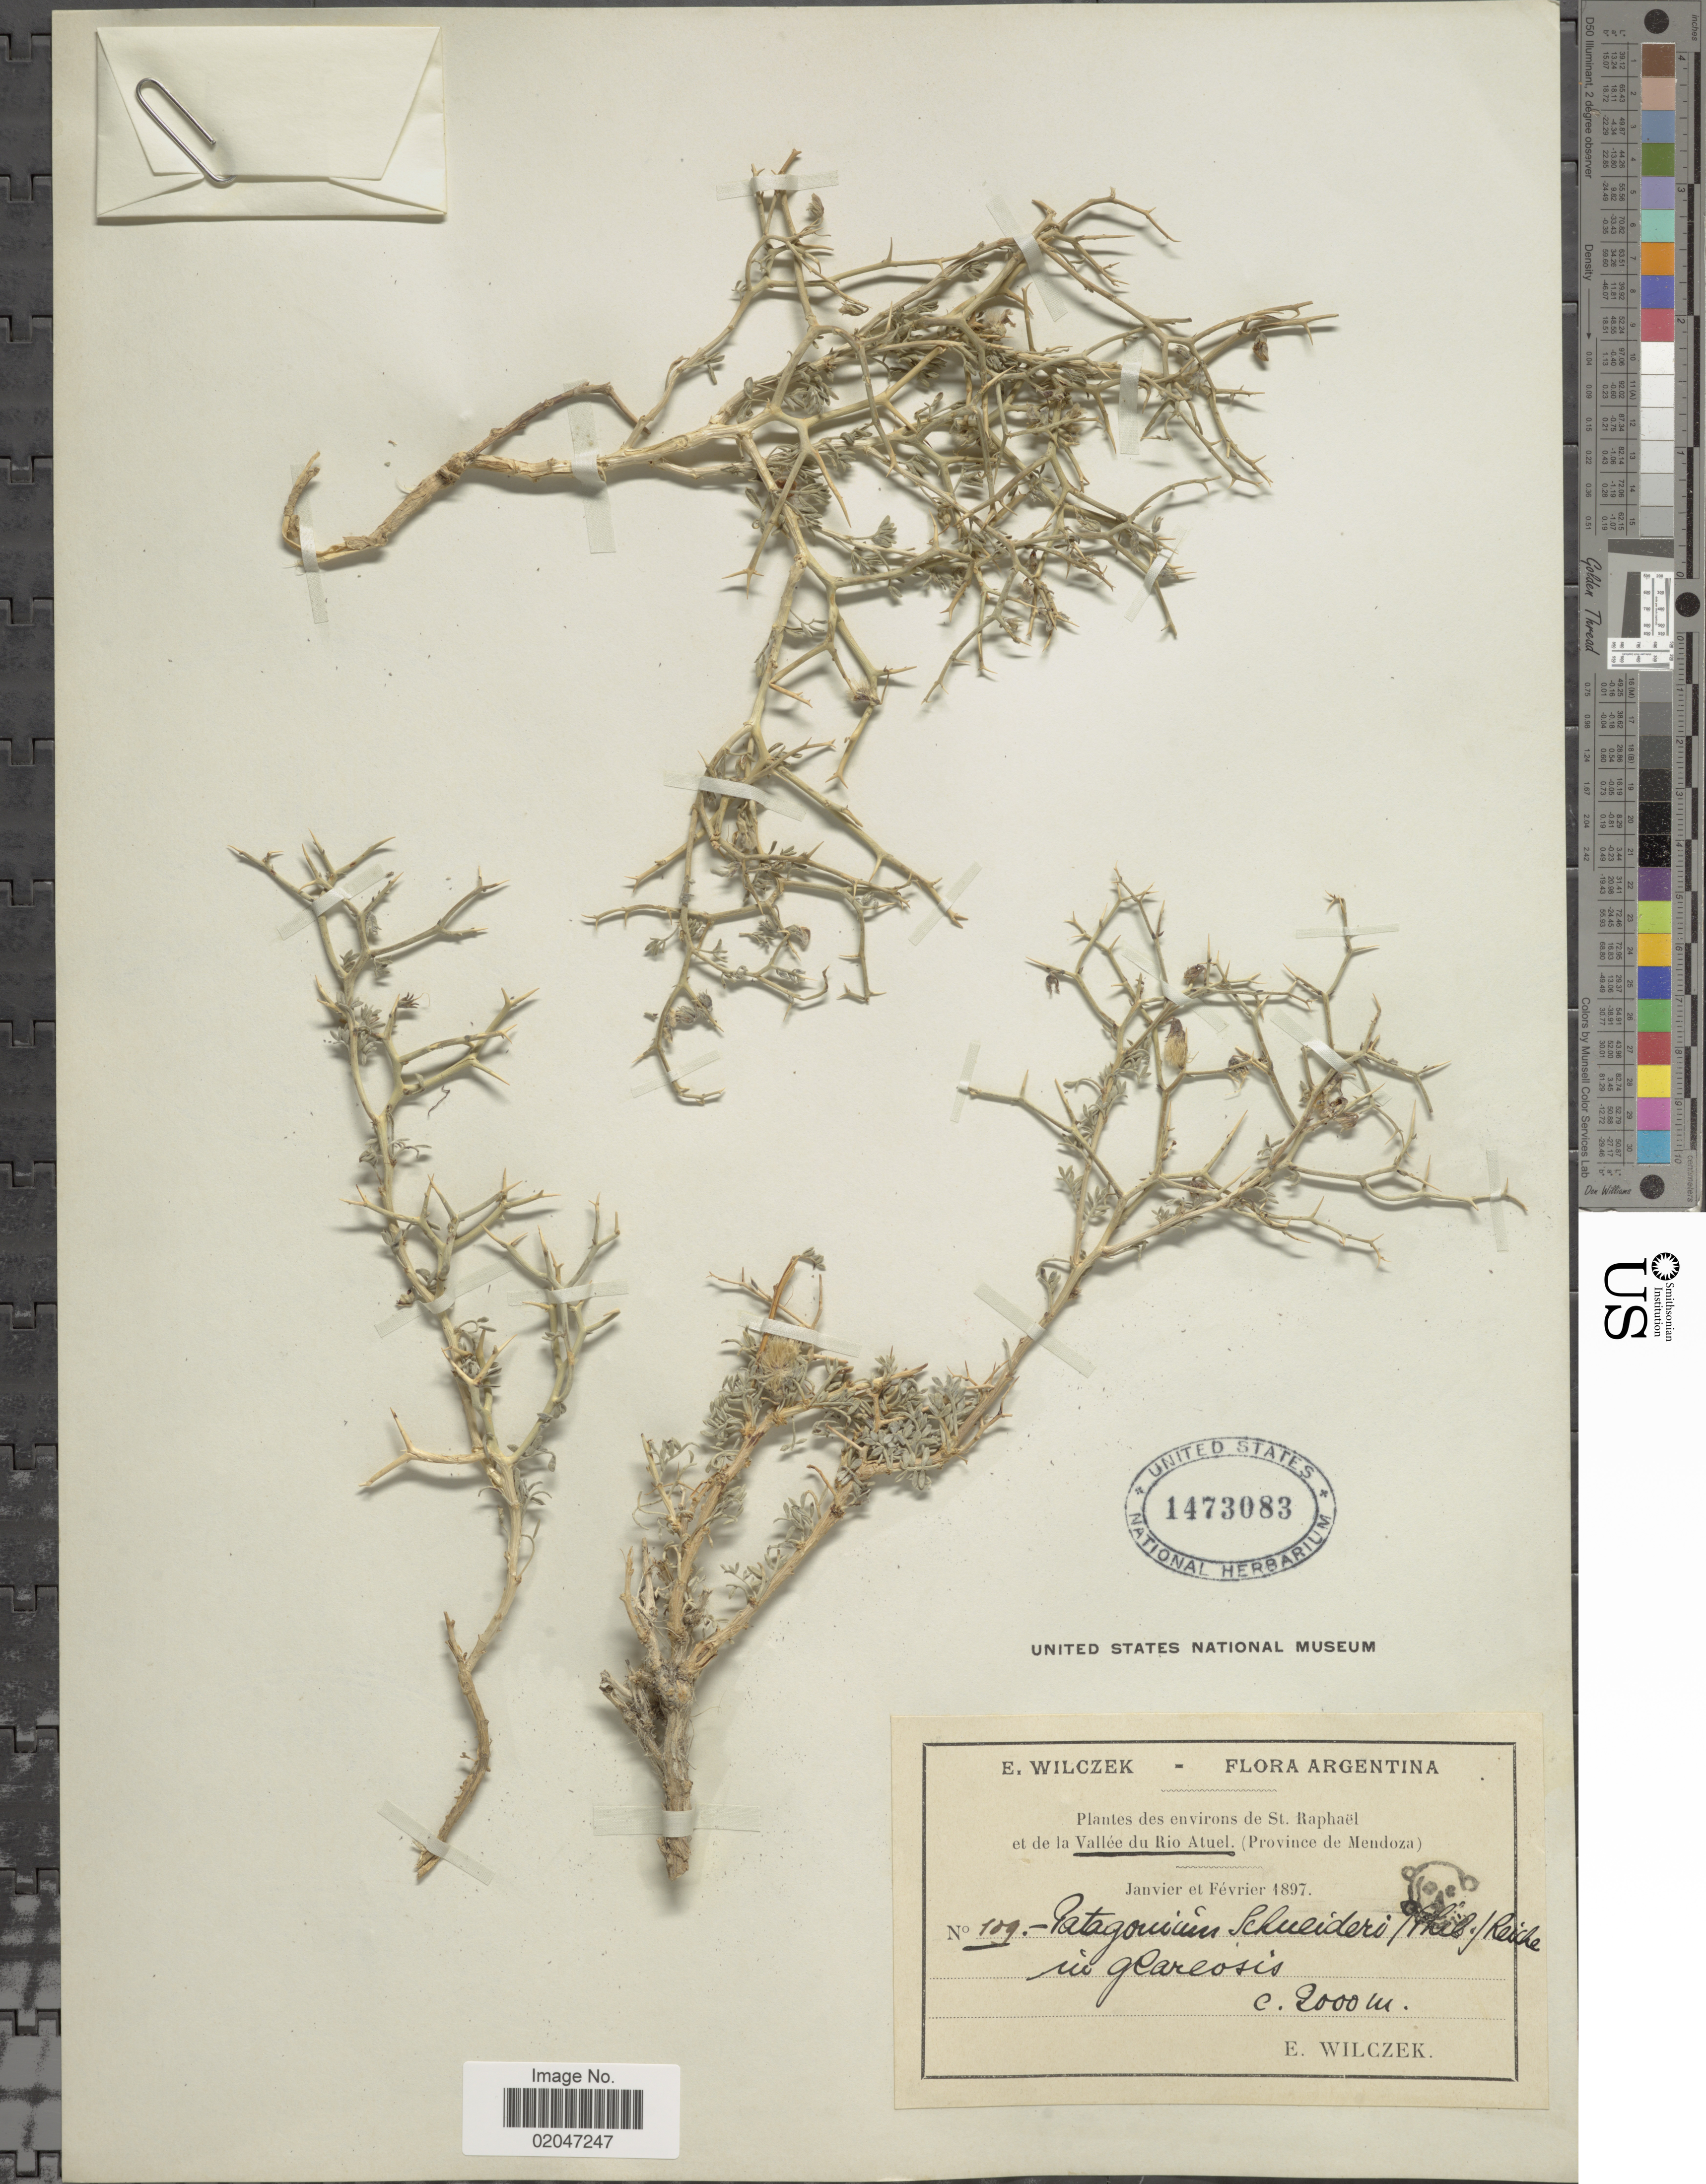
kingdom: Plantae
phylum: Tracheophyta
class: Magnoliopsida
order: Fabales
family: Fabaceae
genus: Adesmia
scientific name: Adesmia schneideri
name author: Phil.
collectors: E. Wilczek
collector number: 109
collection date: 1897-01/1897-02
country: Argentina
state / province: Mendoza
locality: Des environs de st. Raphaël et de la Vallée du Río Atuel, in glareosis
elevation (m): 2000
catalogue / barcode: US 1473083